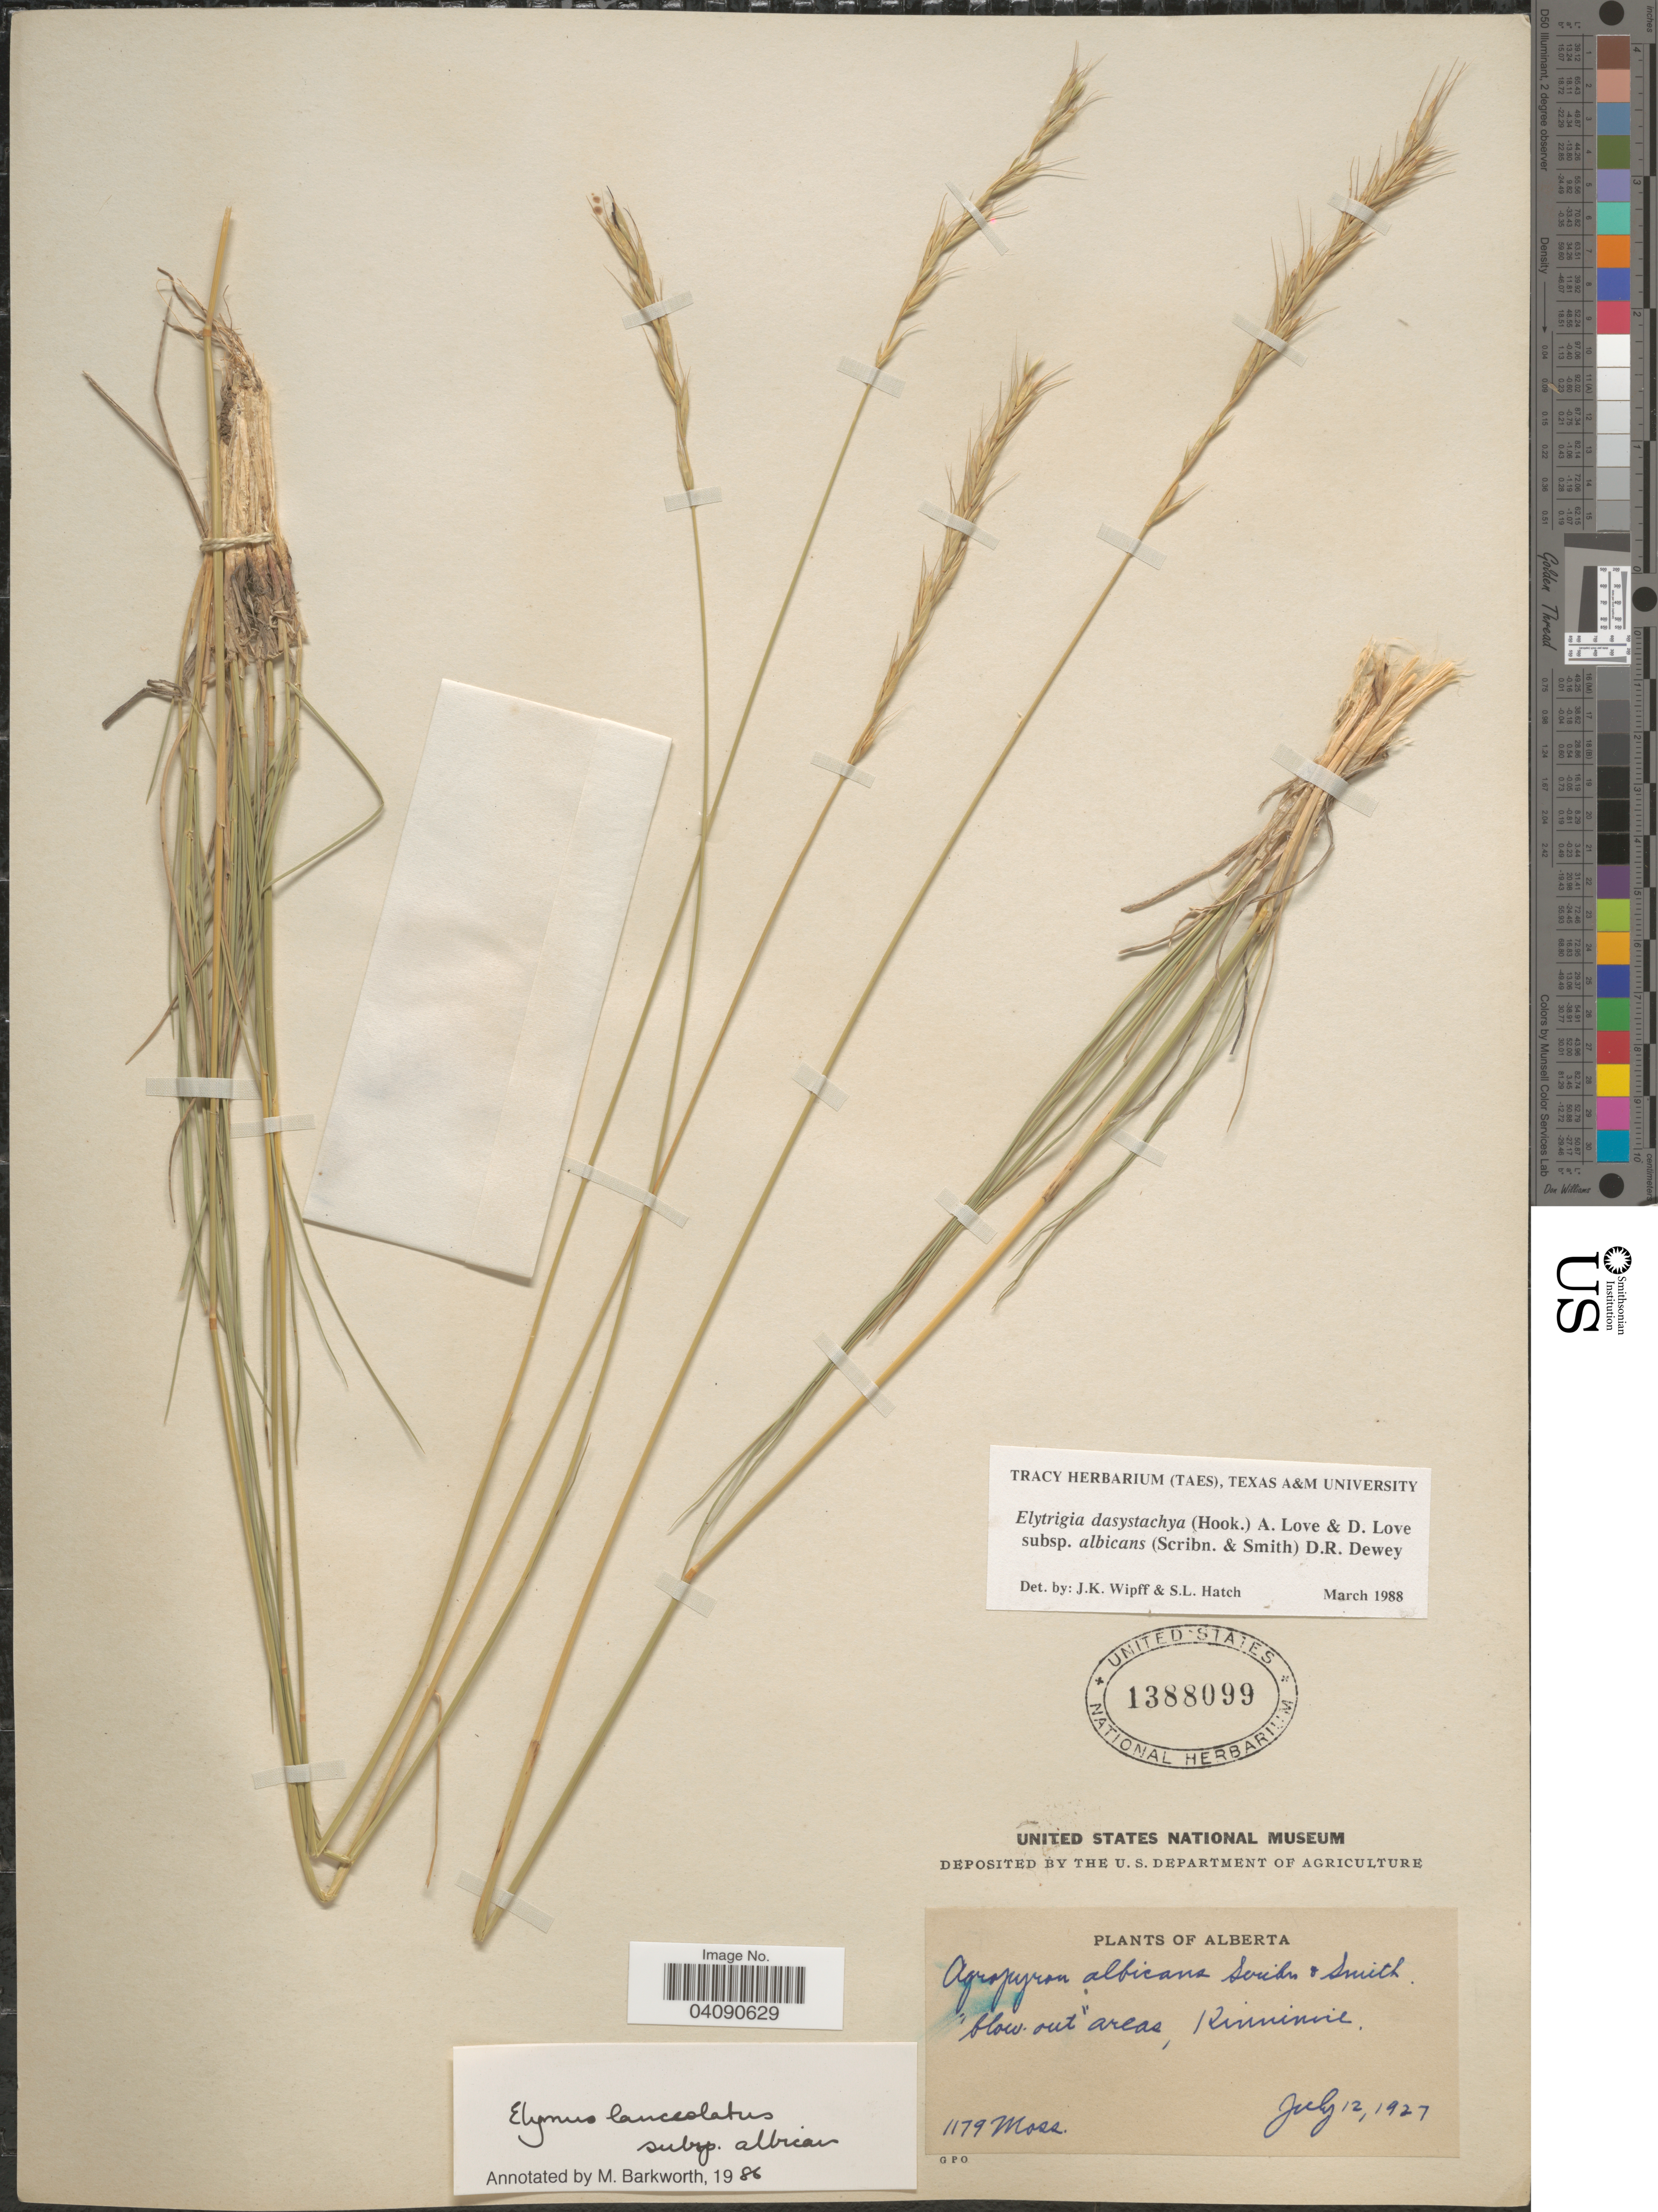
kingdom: Plantae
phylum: Tracheophyta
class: Liliopsida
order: Poales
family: Poaceae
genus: Elymus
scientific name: Elymus albicans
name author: (Scribn. & J.G. Sm.) Á. Löve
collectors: M. B. Moss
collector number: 1179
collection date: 1927-07-12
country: Canada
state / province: Alberta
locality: Kininvie.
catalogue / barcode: US 1388099